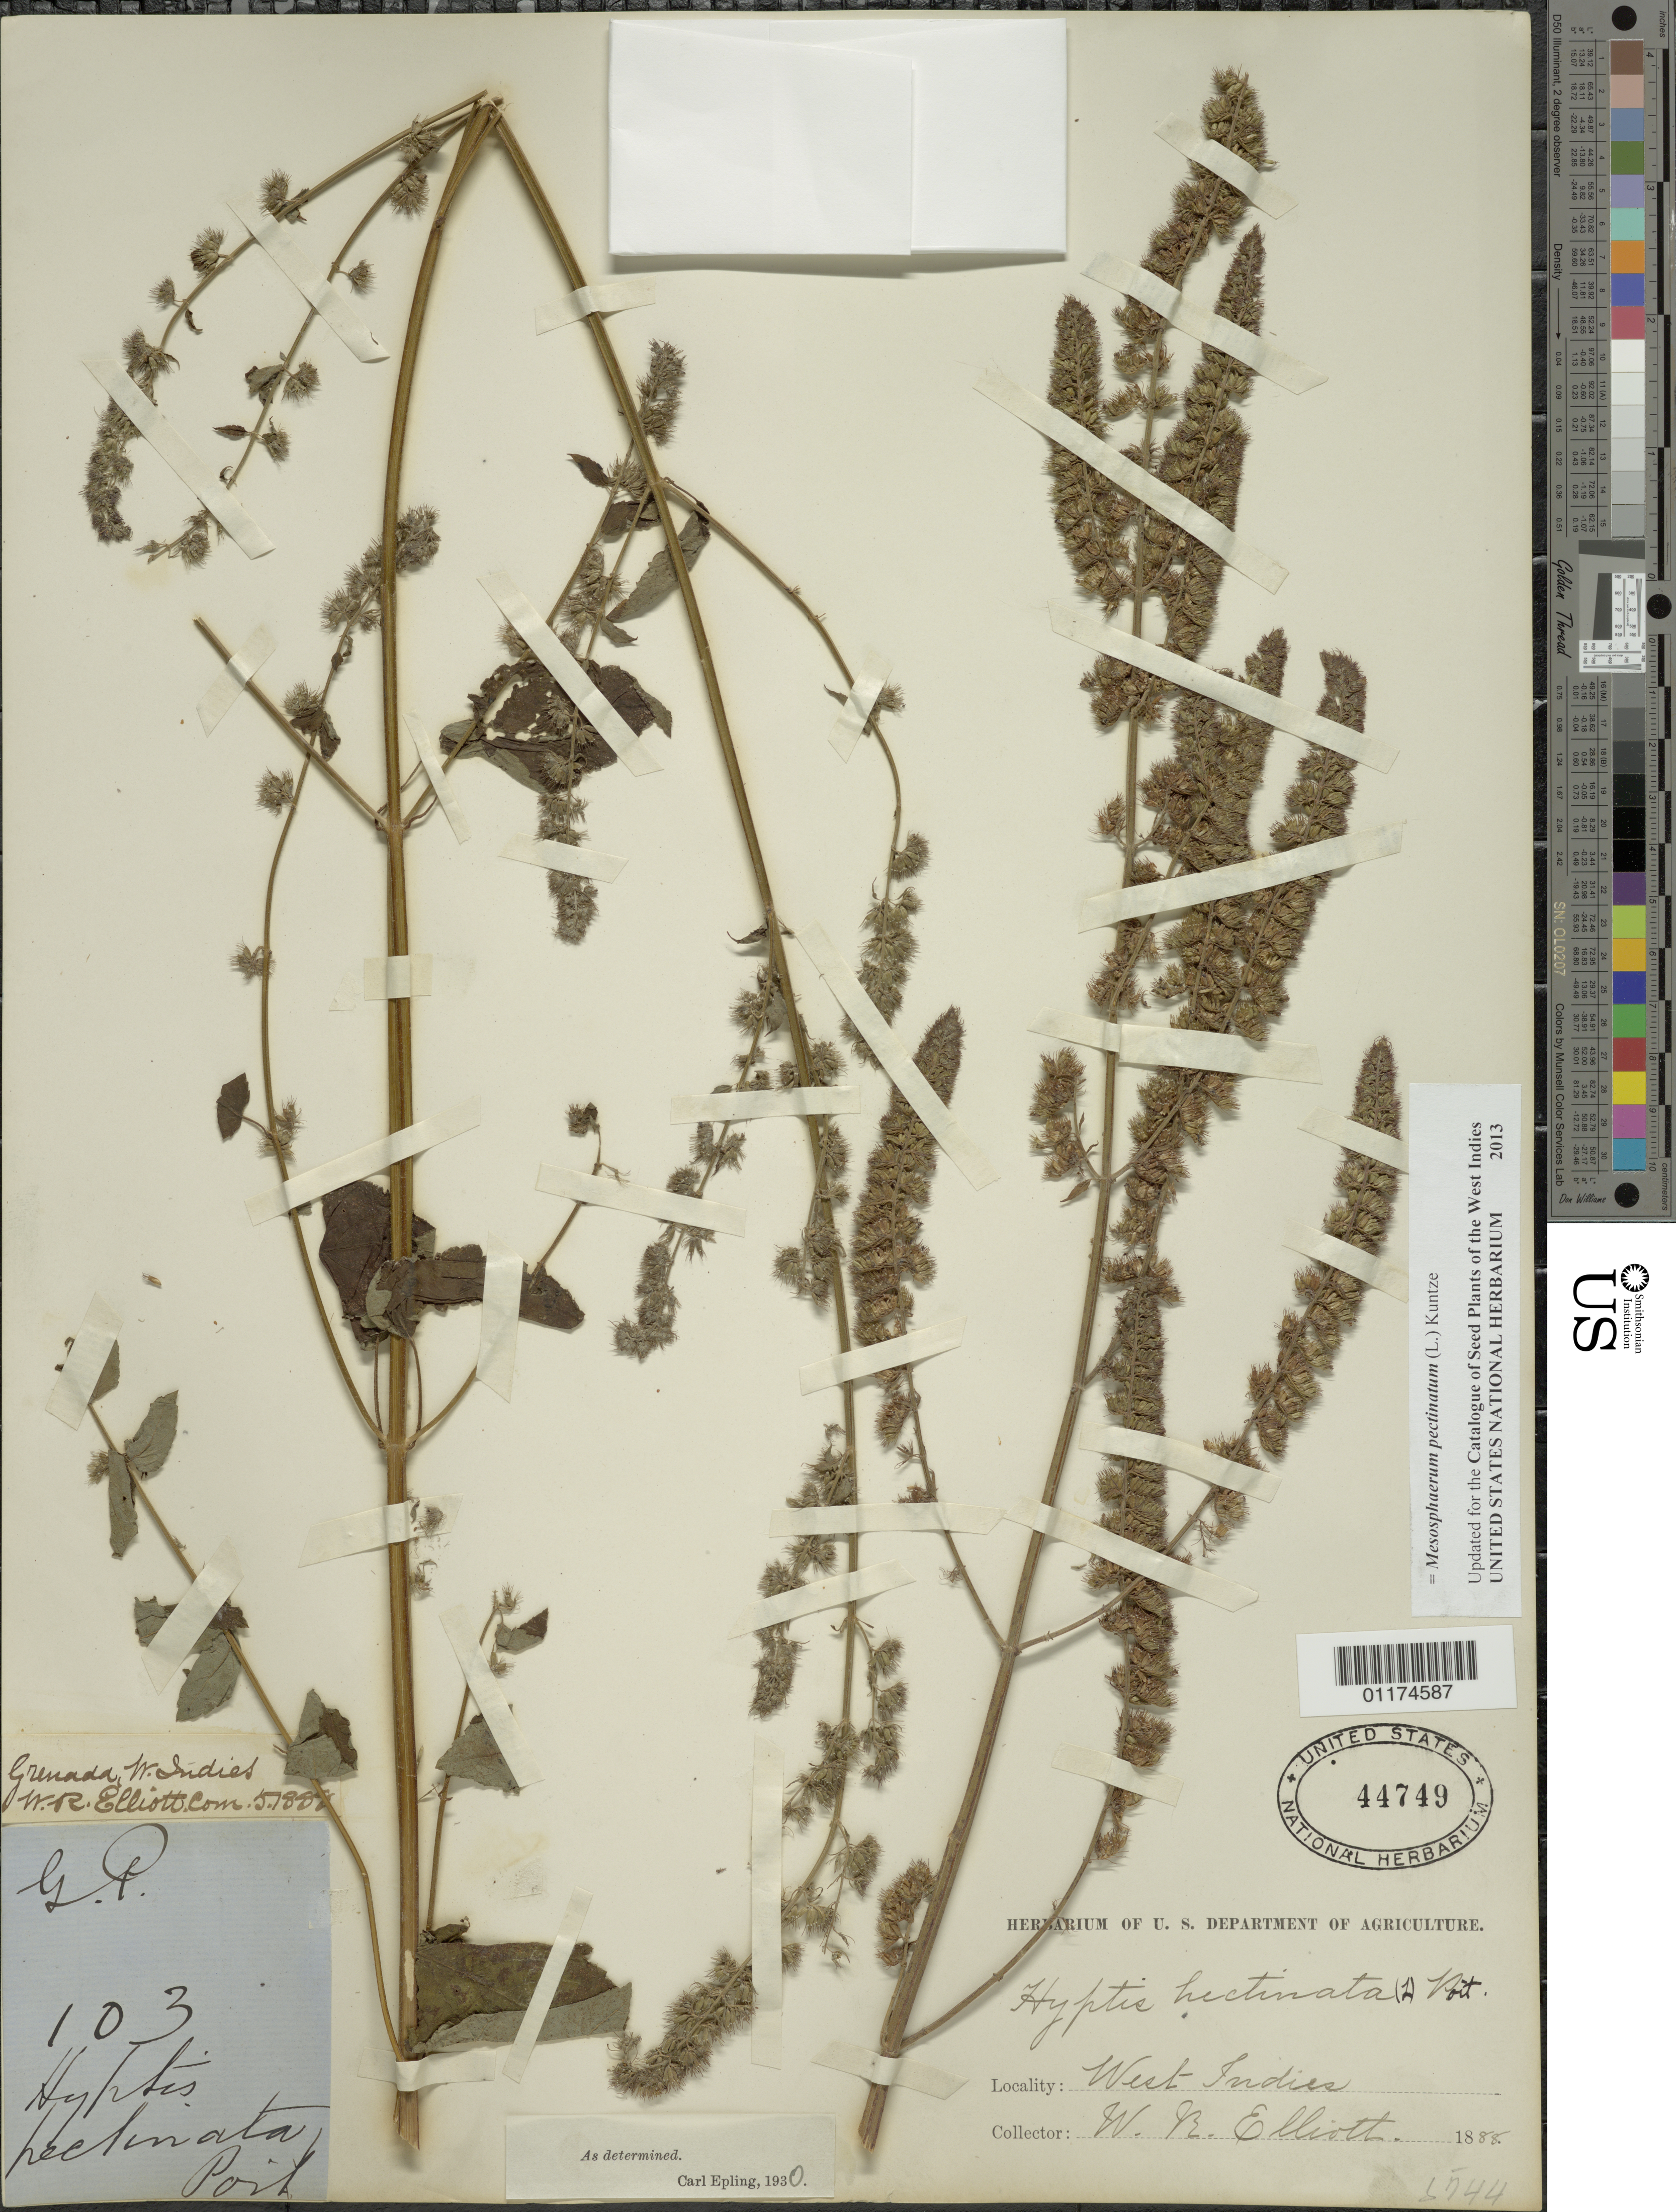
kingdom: Plantae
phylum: Tracheophyta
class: Magnoliopsida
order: Lamiales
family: Lamiaceae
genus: Mesosphaerum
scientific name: Mesosphaerum pectinatum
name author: (L.) Kuntze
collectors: W. Elliott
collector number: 103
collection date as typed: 1888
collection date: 1888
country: Grenada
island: Grenada I.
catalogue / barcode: US 44749